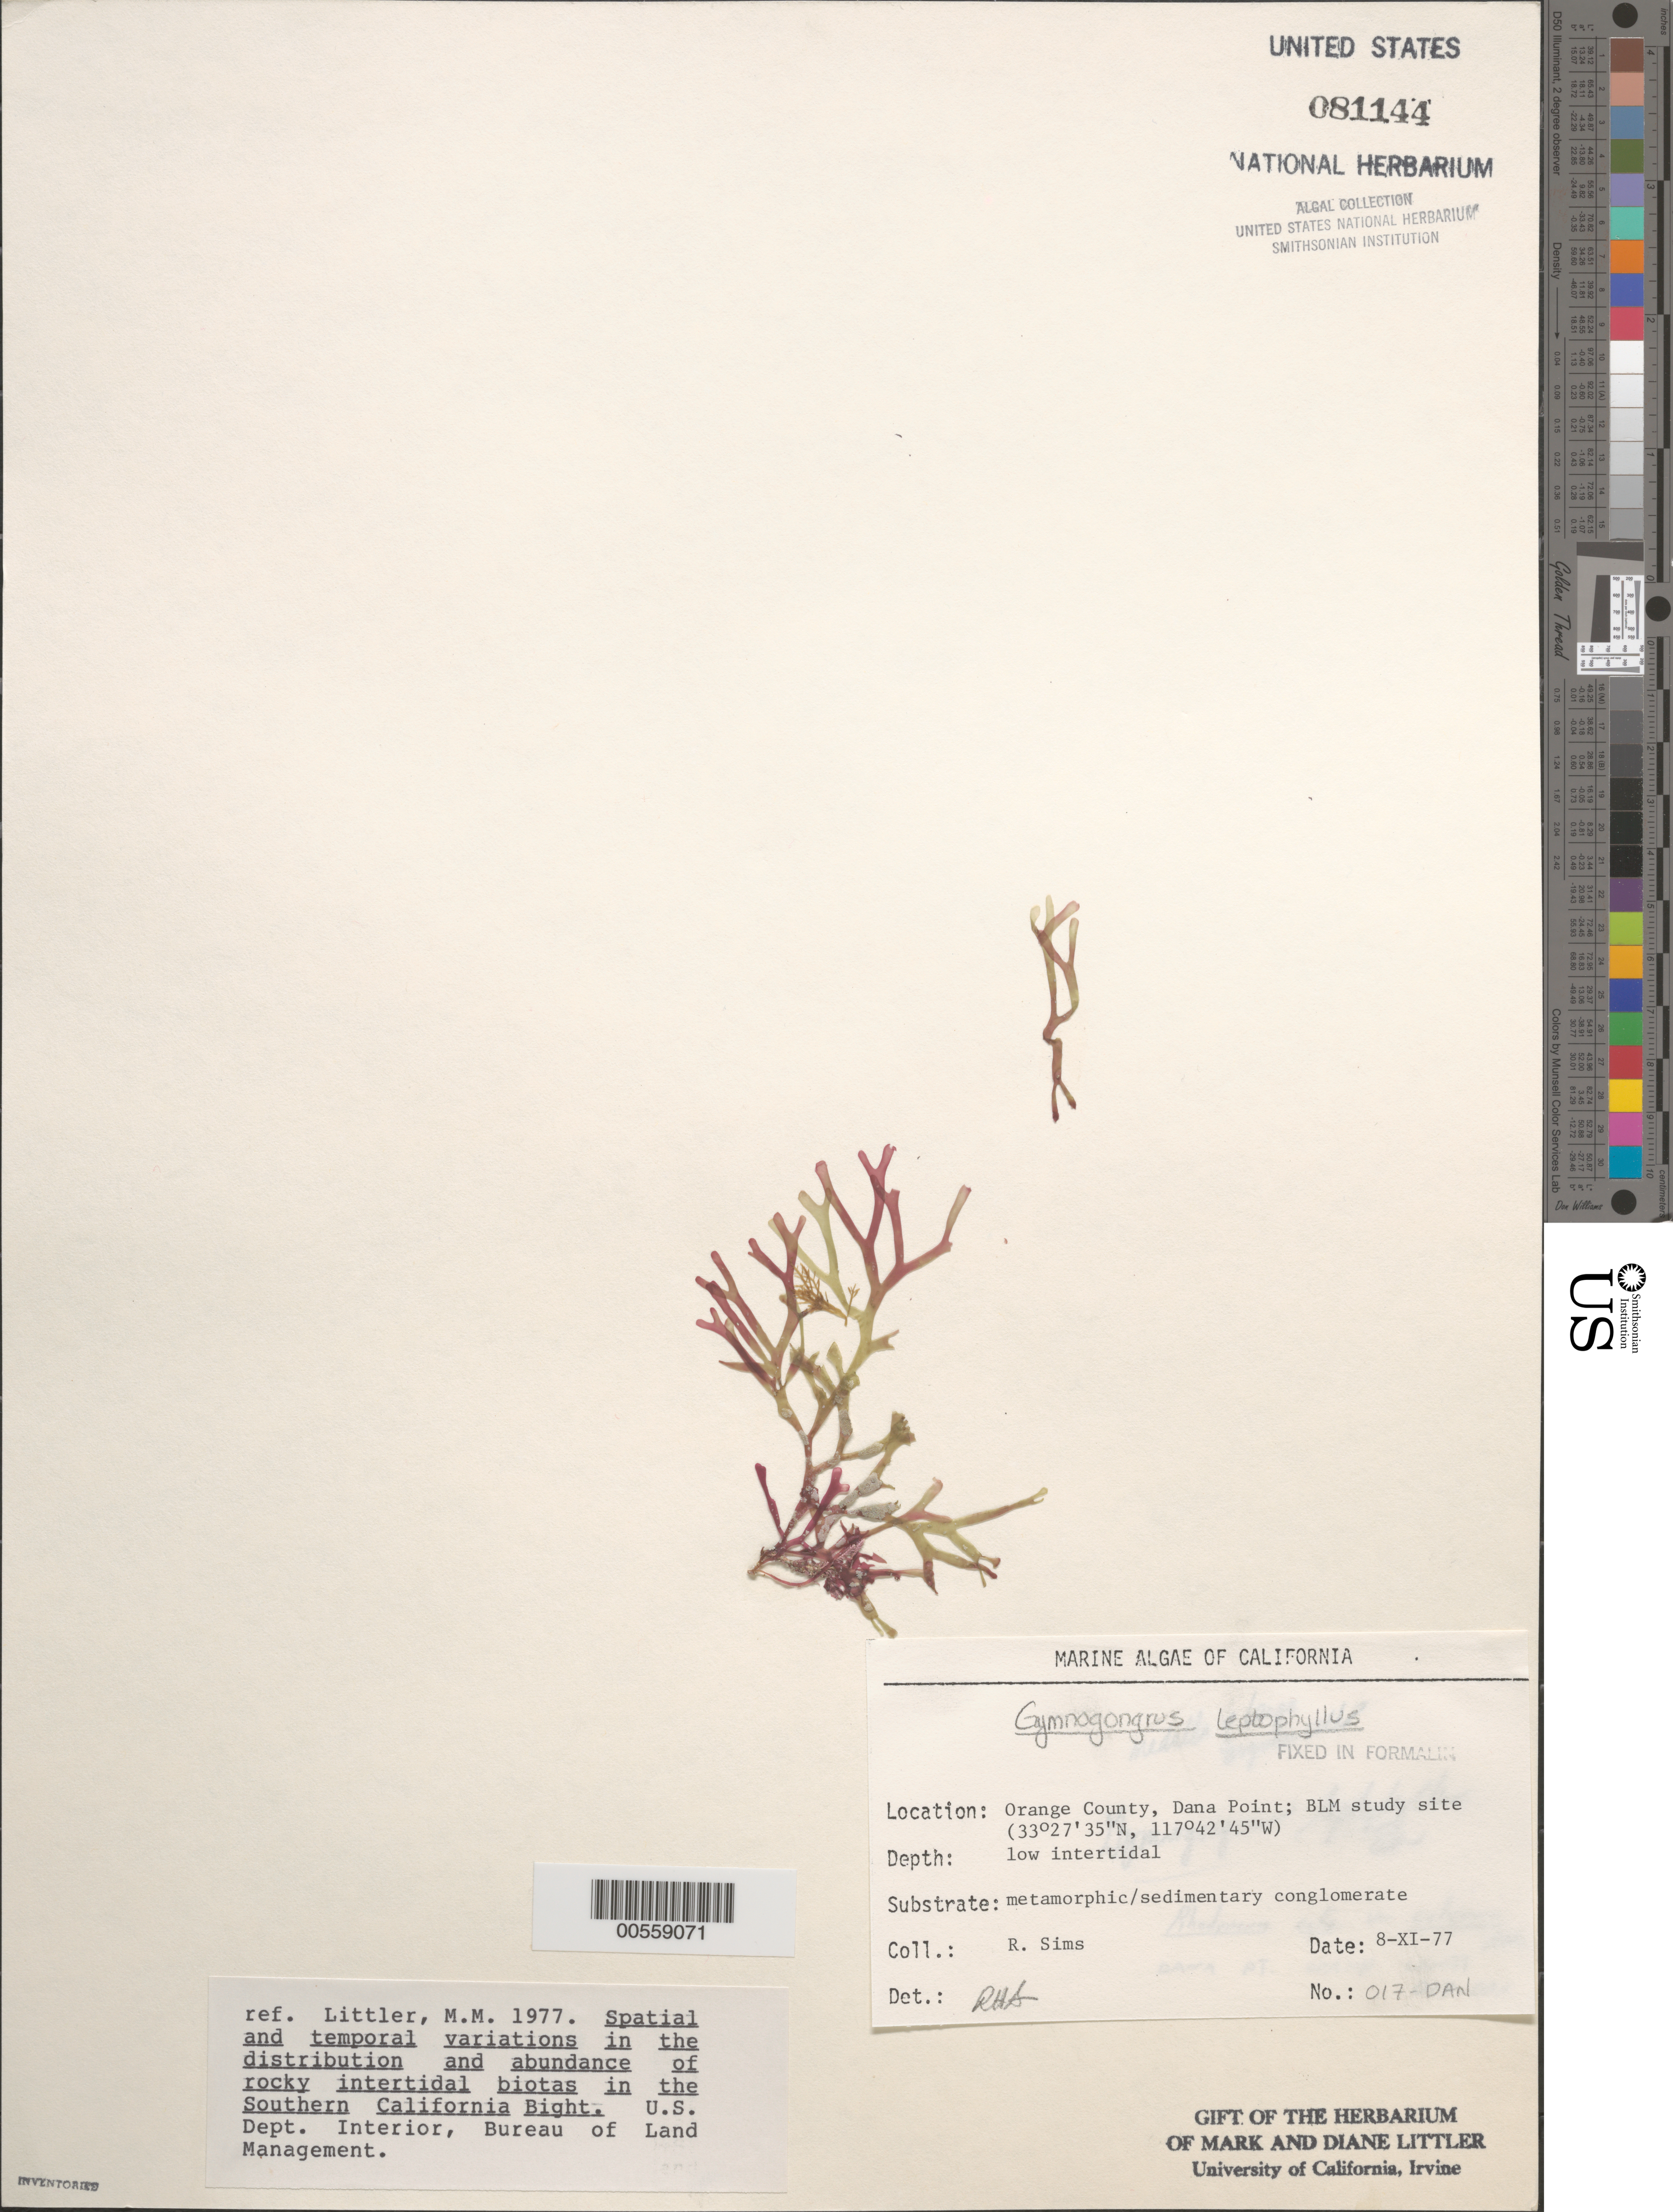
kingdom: Plantae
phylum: Rhodophyta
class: Florideophyceae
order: Gigartinales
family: Phyllophoraceae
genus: Besa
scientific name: Besa leptophylla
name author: (J. Agardh) M.S.Calderon & K.A. Miller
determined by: Algae name updating Project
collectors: R. H. Sims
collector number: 017-DAN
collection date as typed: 08 Nov 1977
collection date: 1977-11-08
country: United States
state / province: California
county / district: Orange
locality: Dana Point, 1 km north of marina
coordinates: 33 27'35"N, 117 42'45"W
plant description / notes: BLM-SOCALBIGHT Rocky Intertidal Survey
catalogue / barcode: US 81144